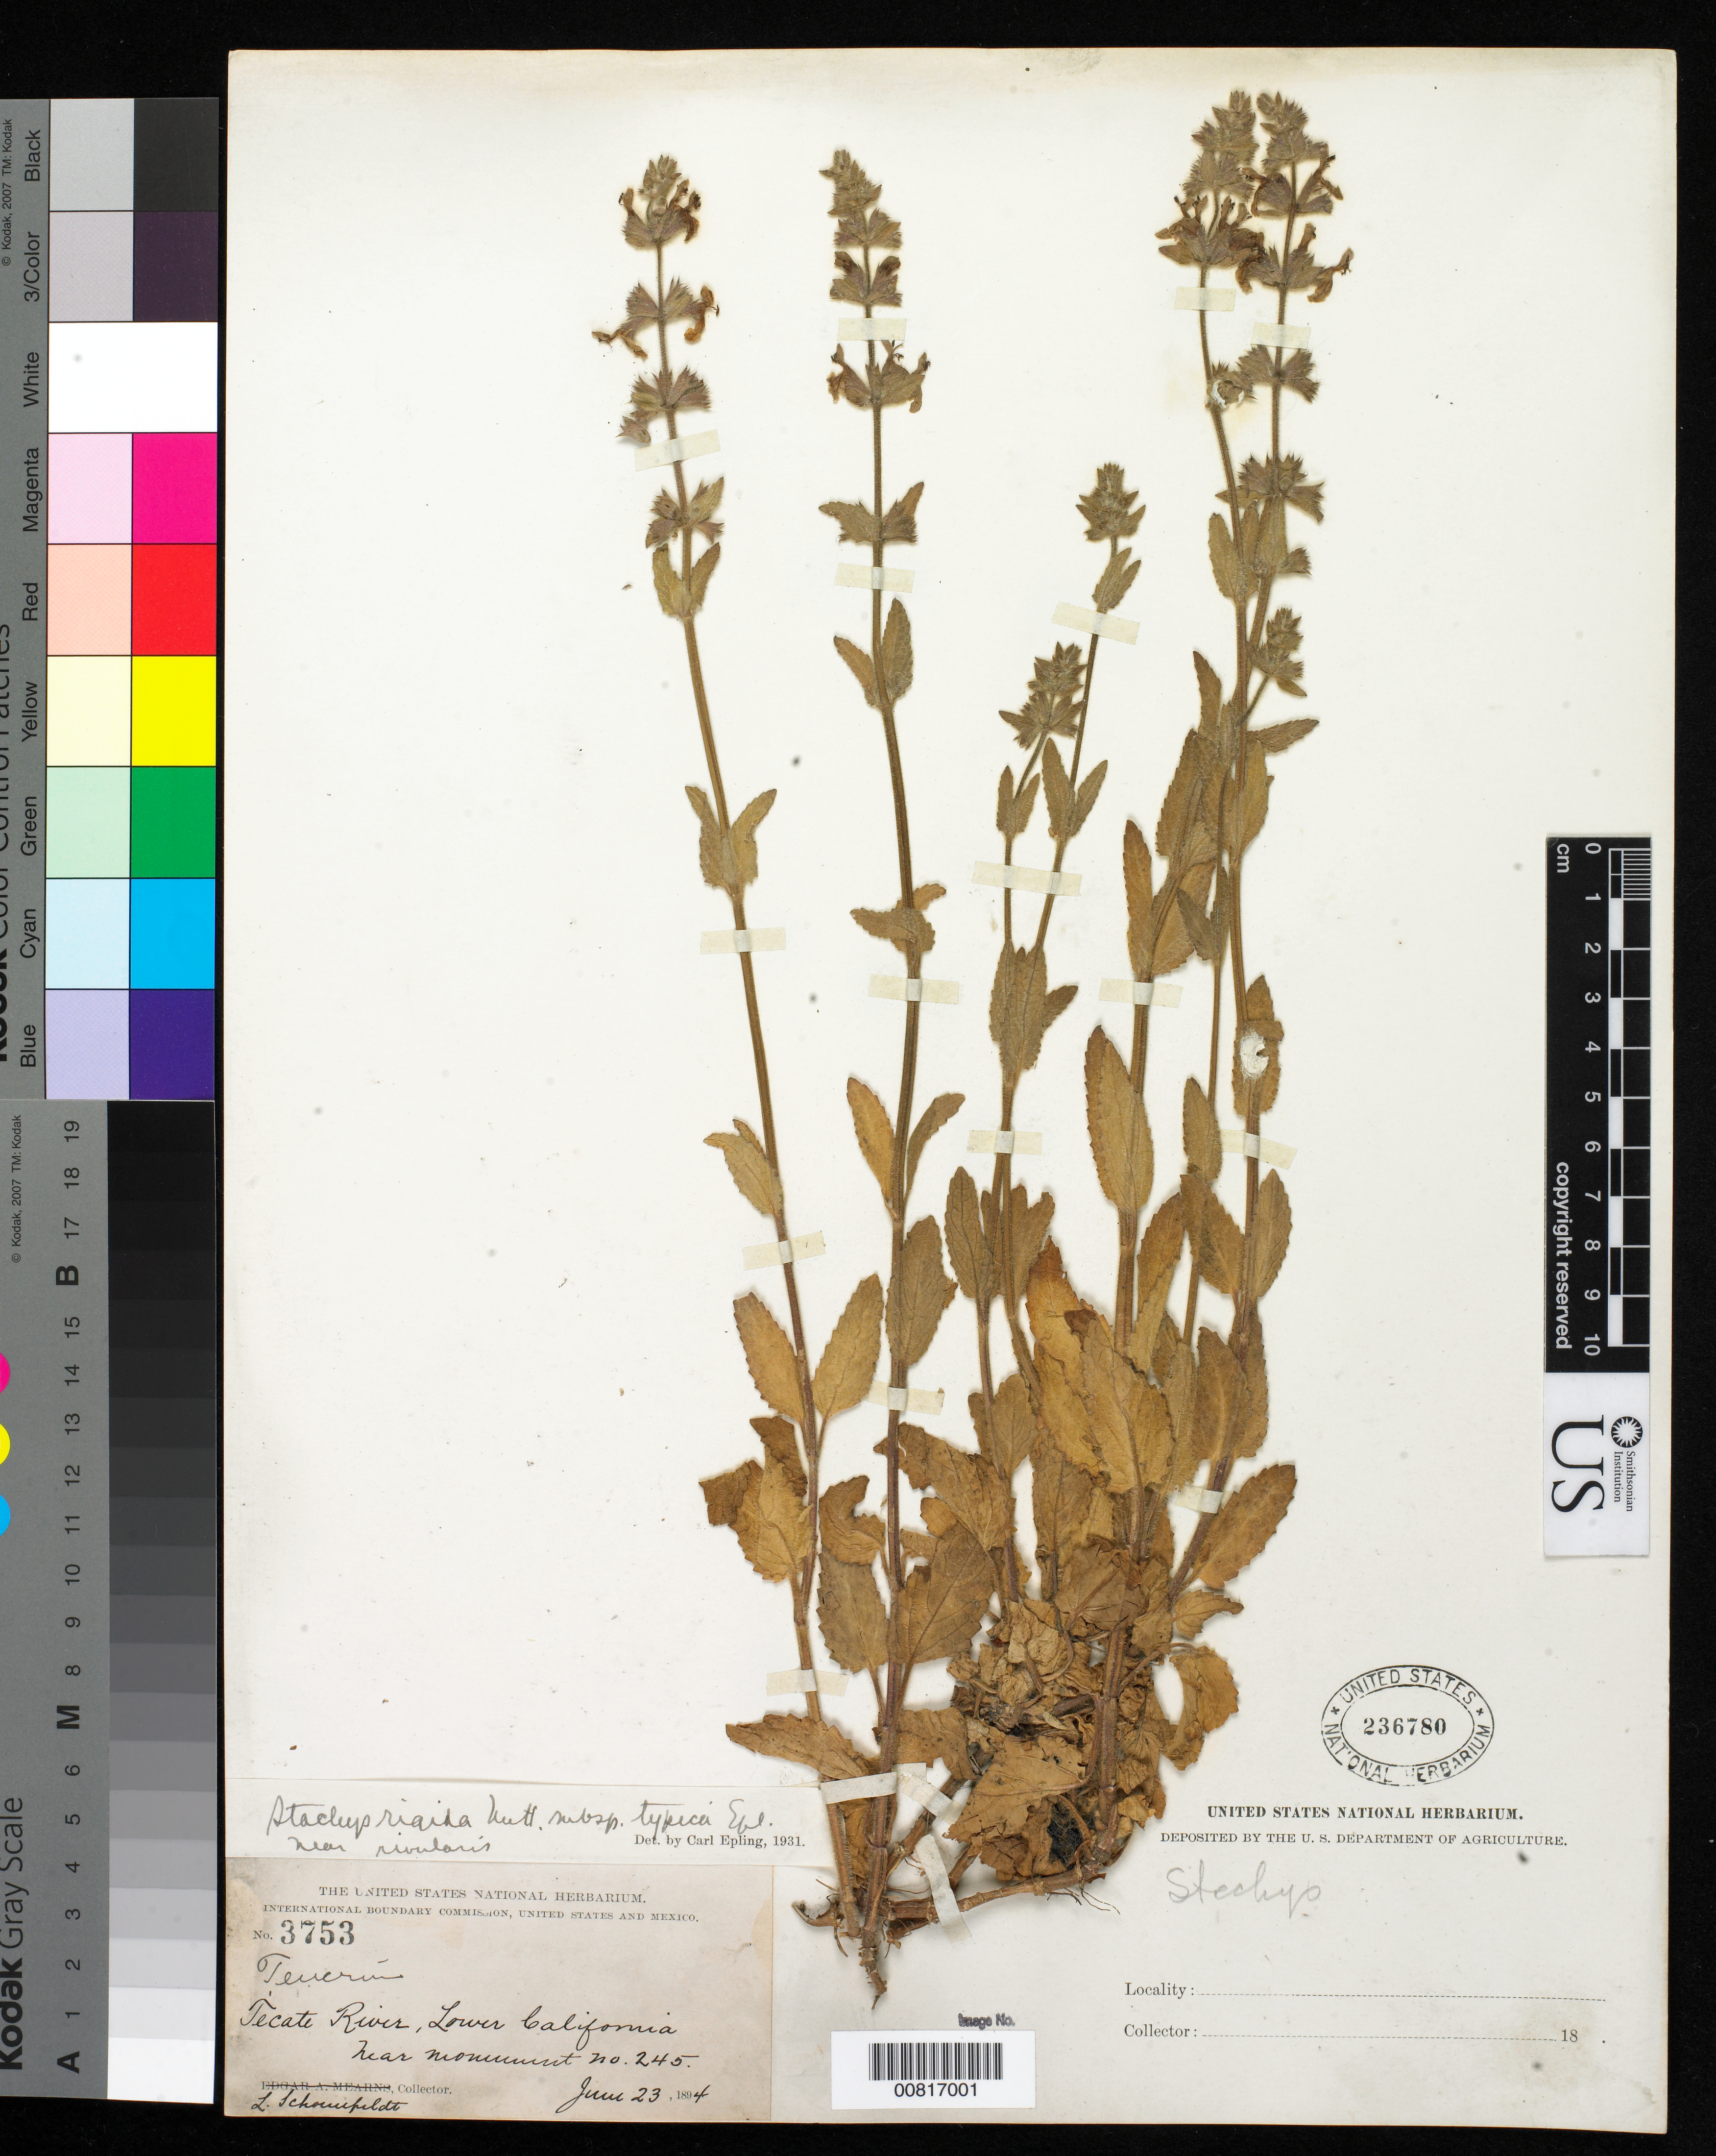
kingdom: Plantae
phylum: Tracheophyta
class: Magnoliopsida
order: Lamiales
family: Lamiaceae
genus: Stachys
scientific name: Stachys rigida subsp. typica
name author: Epling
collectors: L. Schoenfeldt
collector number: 3753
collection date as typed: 23 Jun 1894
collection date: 1894-06-23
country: Mexico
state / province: Baja California Norte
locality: Tecate River, Baja California. Near monument no. 245.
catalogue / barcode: US 236780